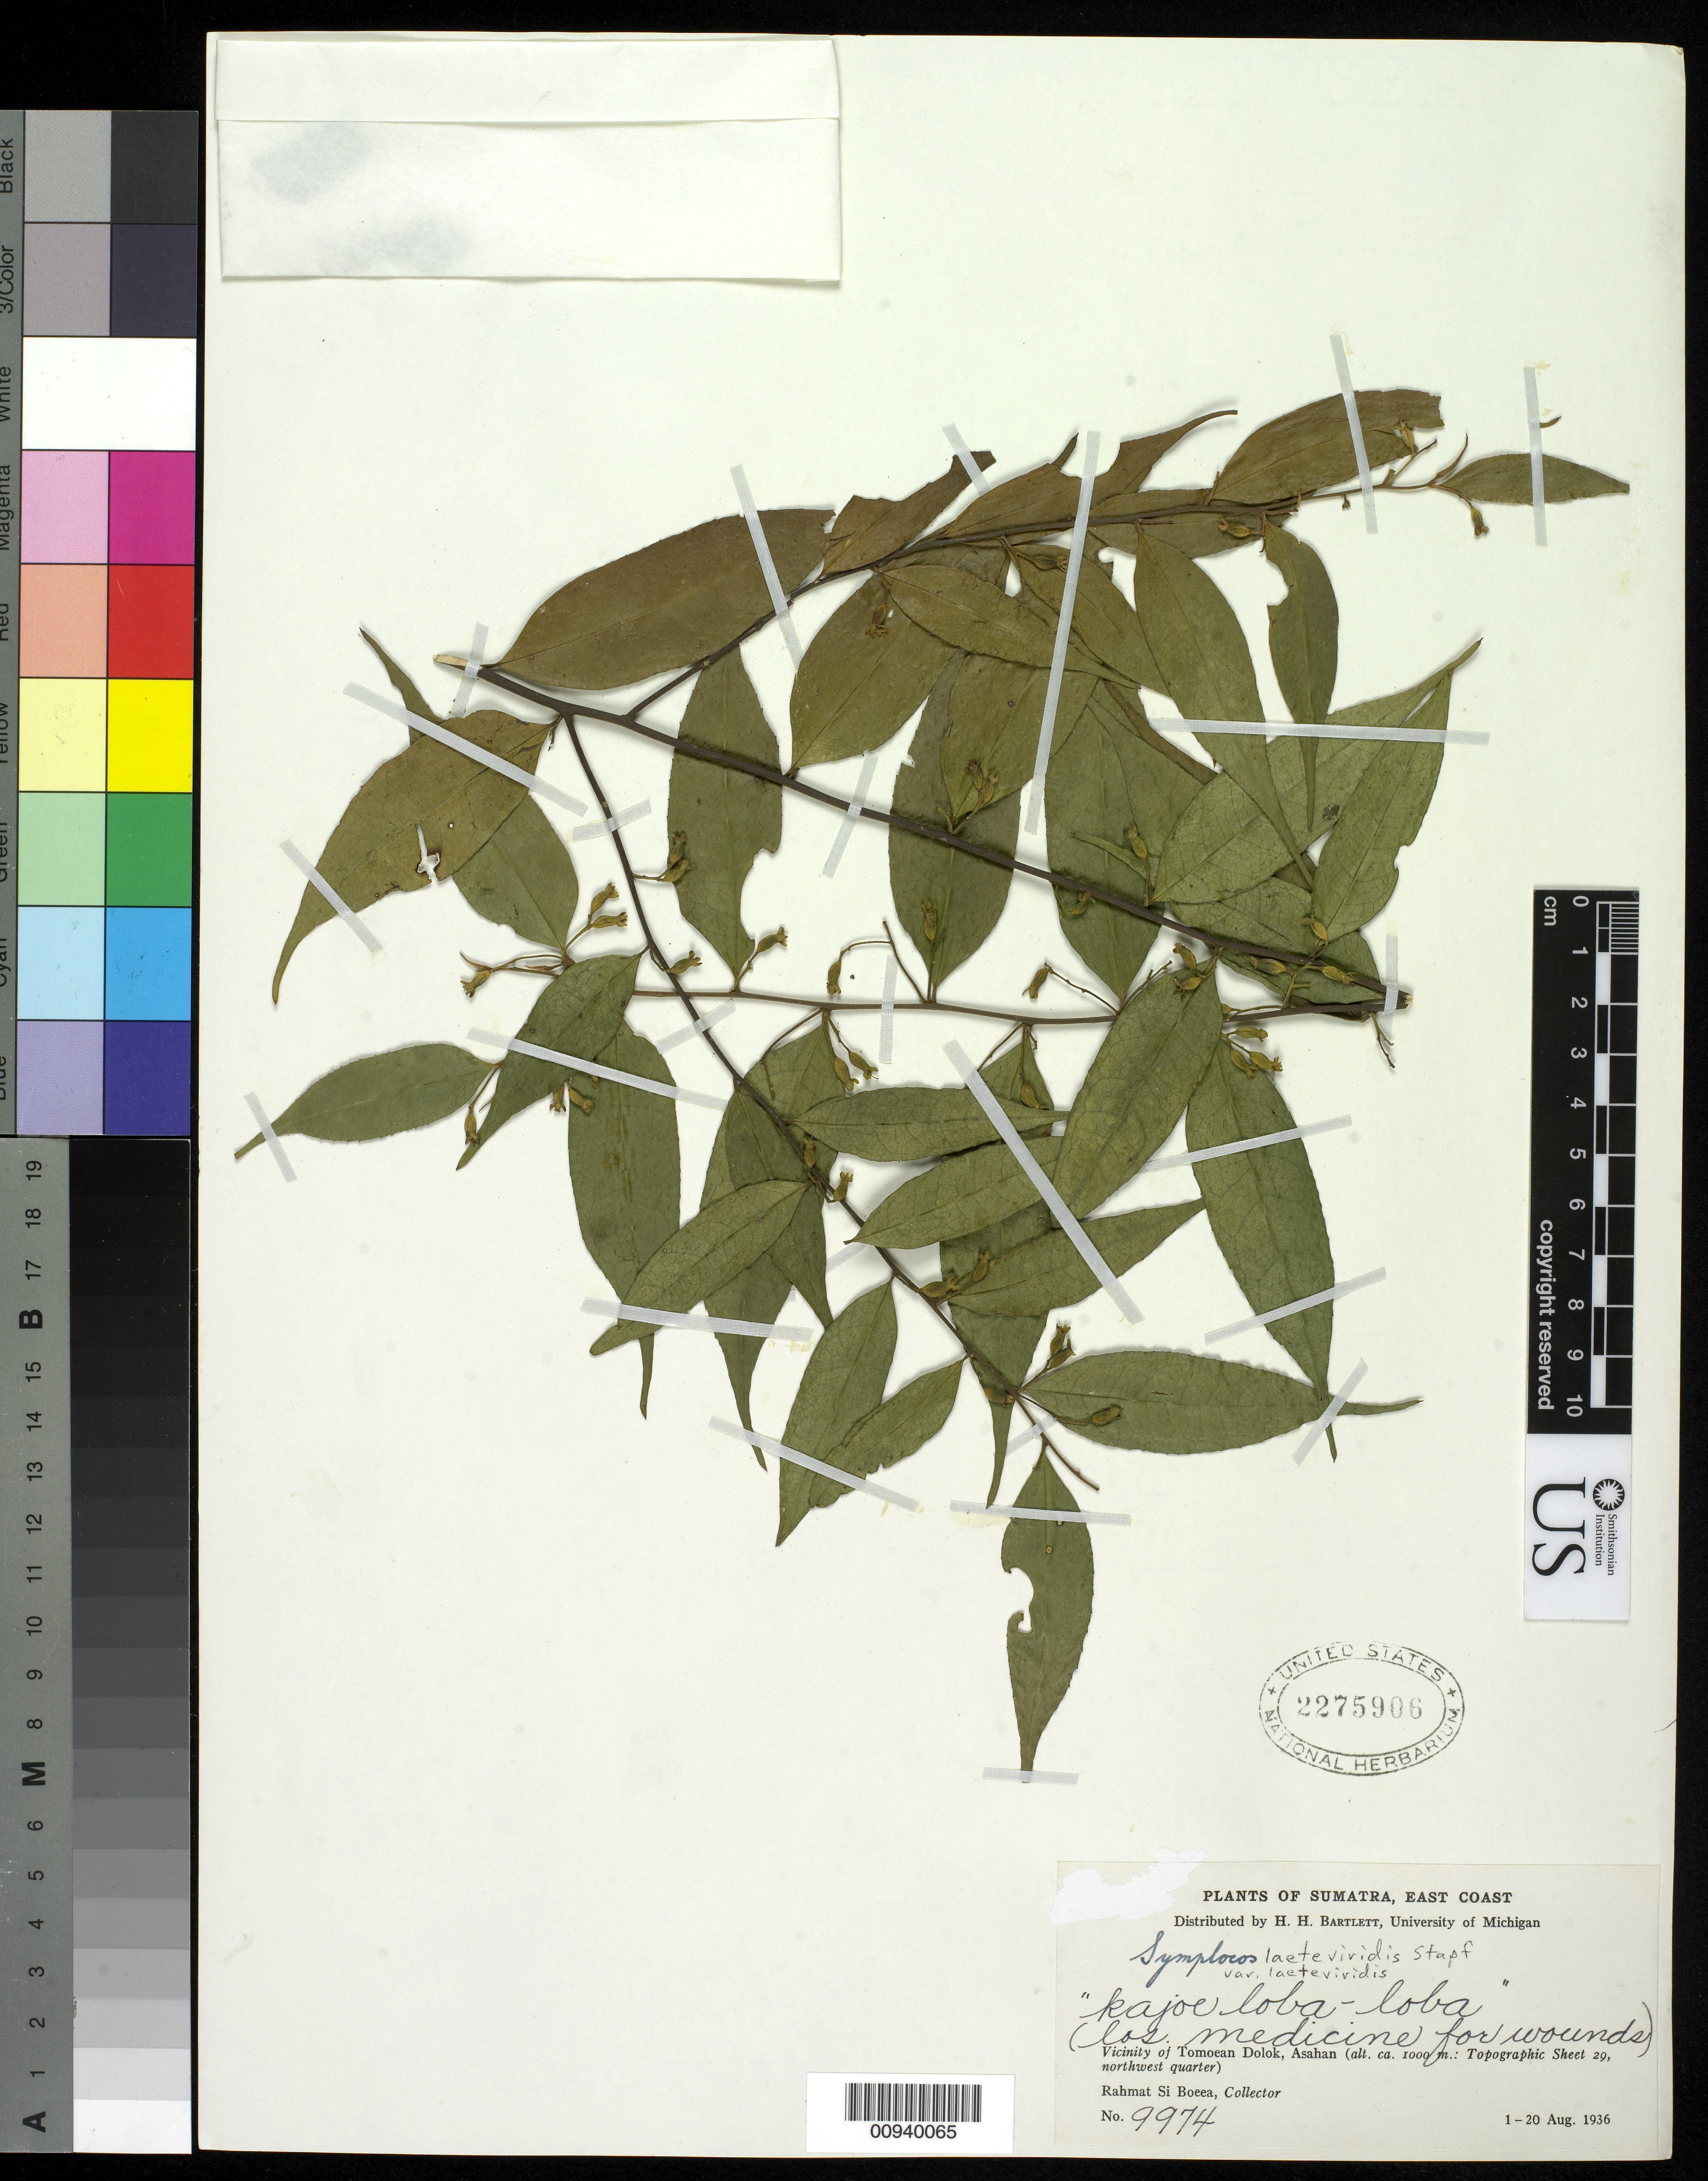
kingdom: Plantae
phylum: Tracheophyta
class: Magnoliopsida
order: Ericales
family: Symplocaceae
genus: Symplocos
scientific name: Symplocos laeteviridis var. laeteviridis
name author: Stapf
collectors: Rahmat Si Boeea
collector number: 9974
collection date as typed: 01 Aug 1936 to 10 Aug 1936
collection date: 1936-08-01/1936-08-10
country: Indonesia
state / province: Sumatra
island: Sumatra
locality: Tomoean Dolok, Asahan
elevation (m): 1000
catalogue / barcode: US 2275906